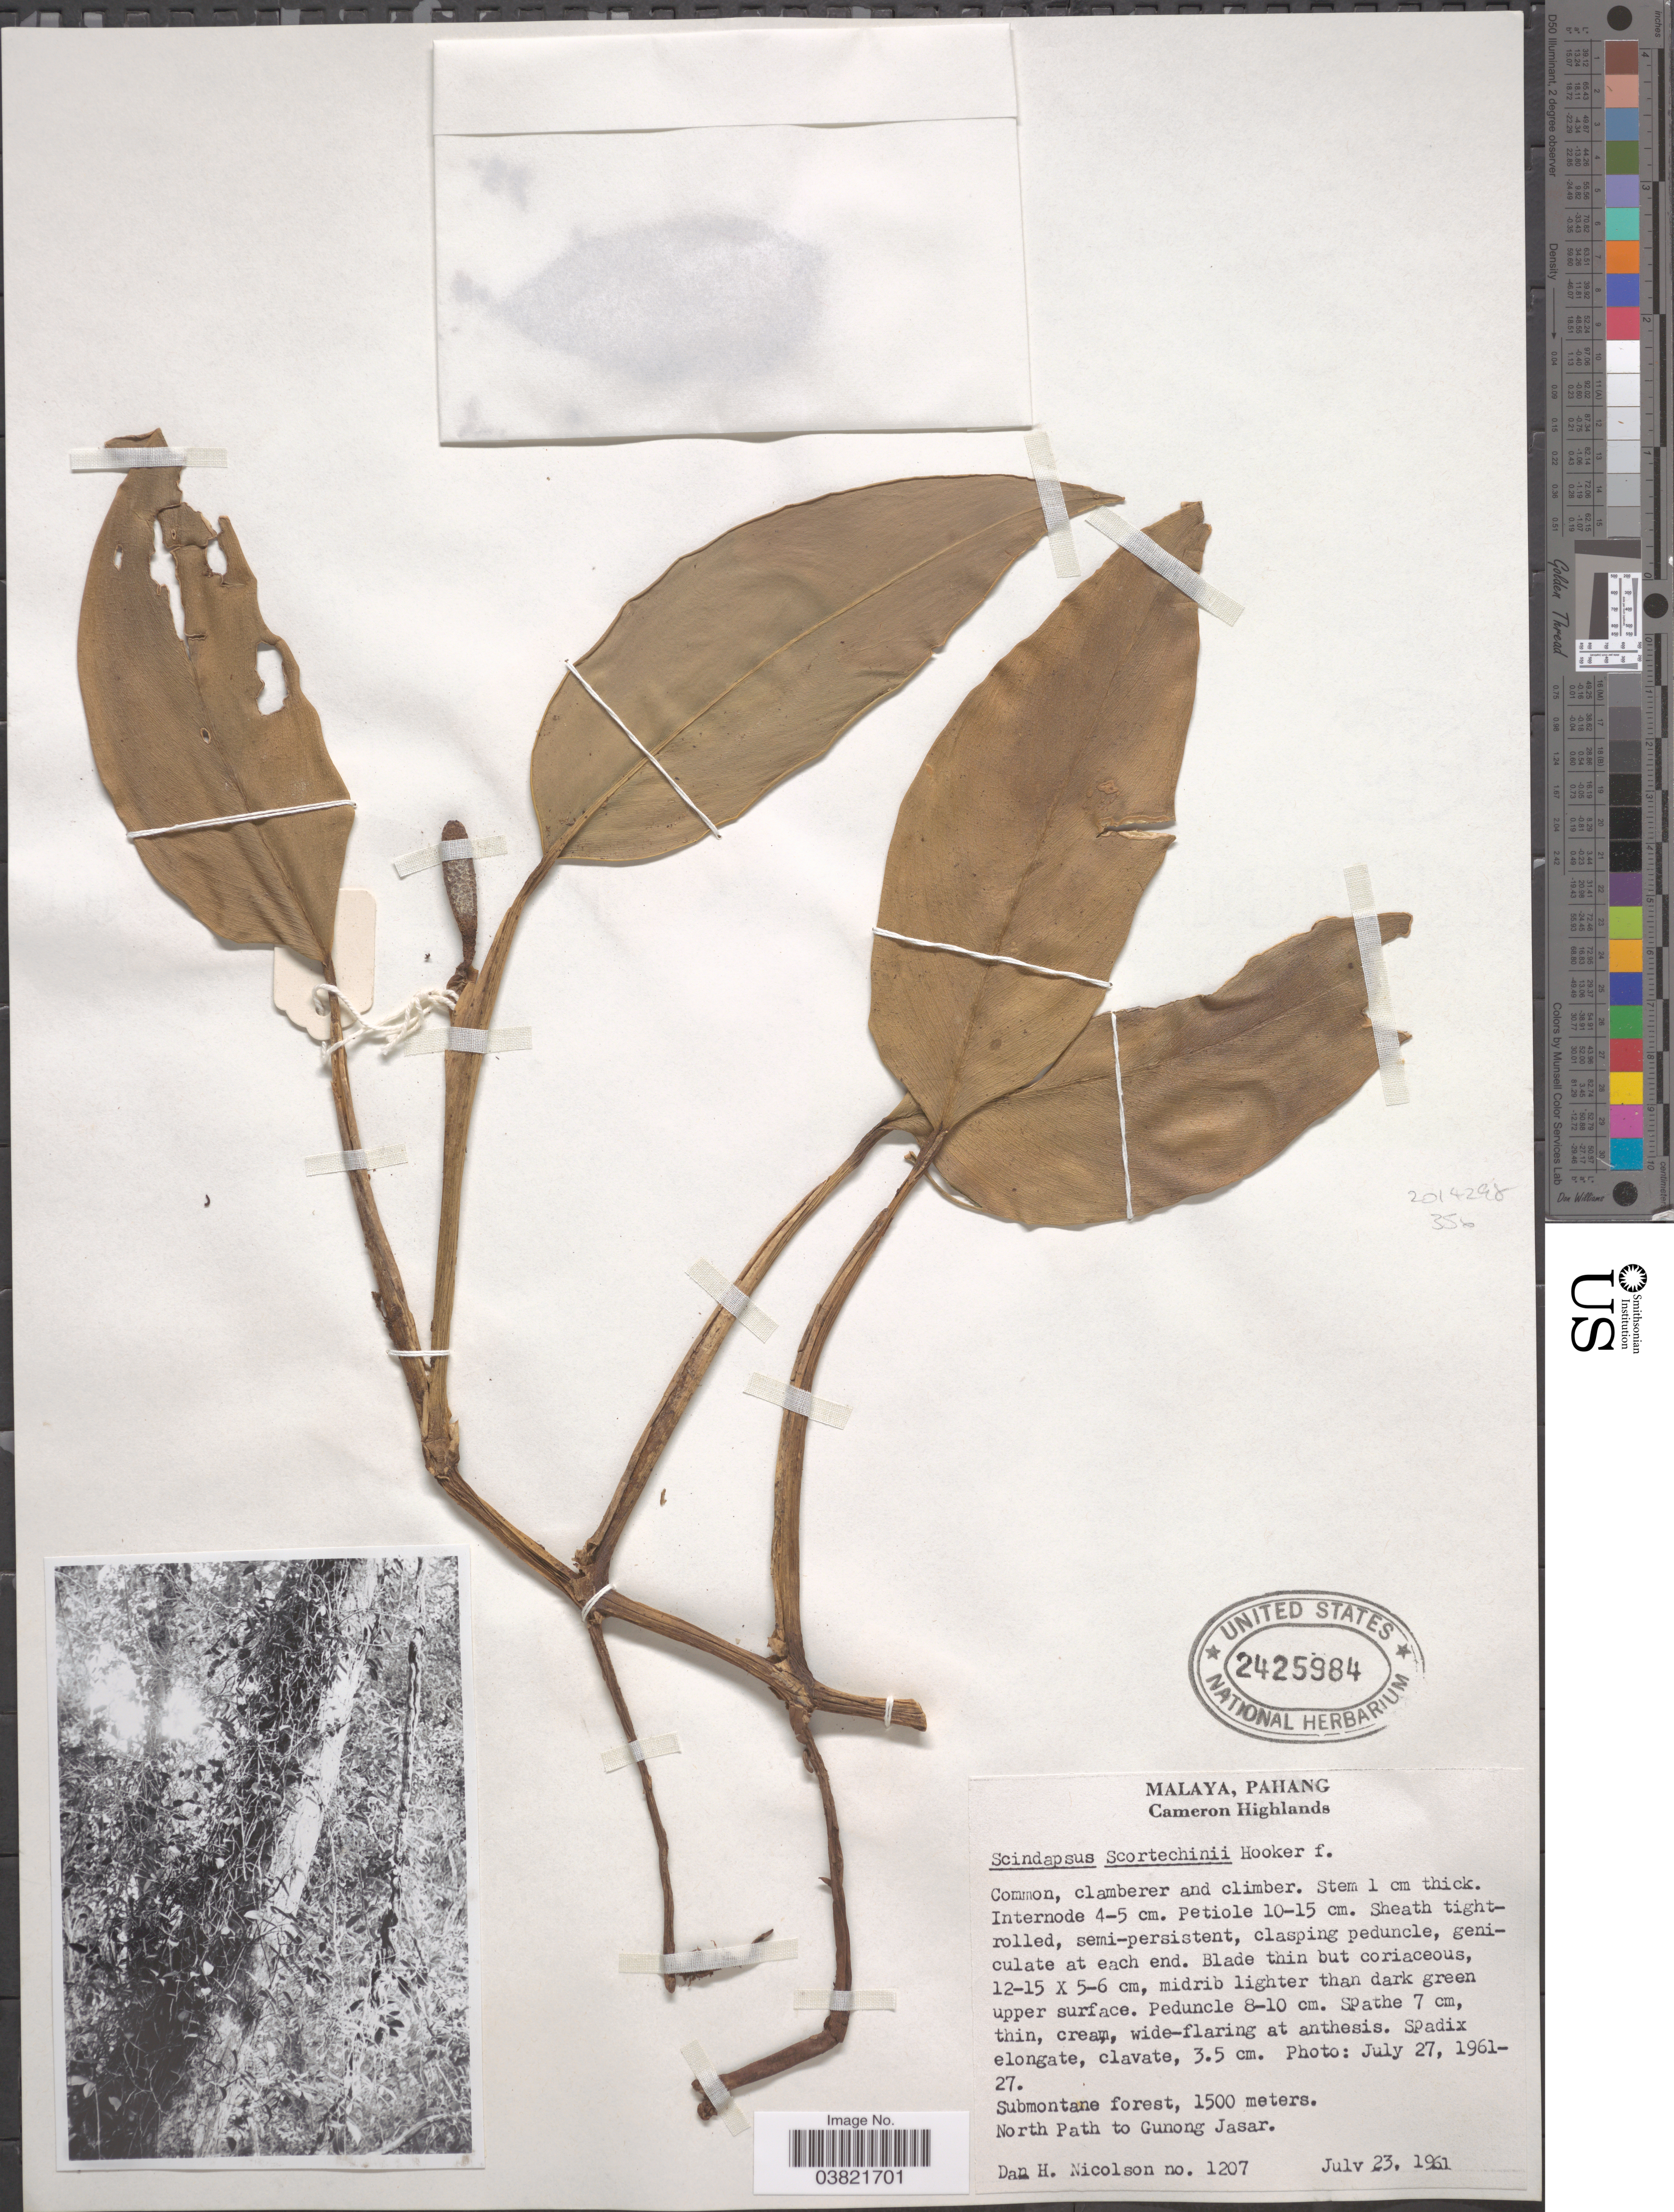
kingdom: Plantae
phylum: Tracheophyta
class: Liliopsida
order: Alismatales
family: Araceae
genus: Scindapsus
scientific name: Scindapsus scortechinii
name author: Hook. f.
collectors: D. H. Nicolson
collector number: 1207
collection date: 1961-07-23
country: Malaysia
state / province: Pahang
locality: Malaya, Cameron Highlands. Submontane forest, North Path to Gunong Jasar.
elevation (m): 1500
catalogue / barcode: US 2425984